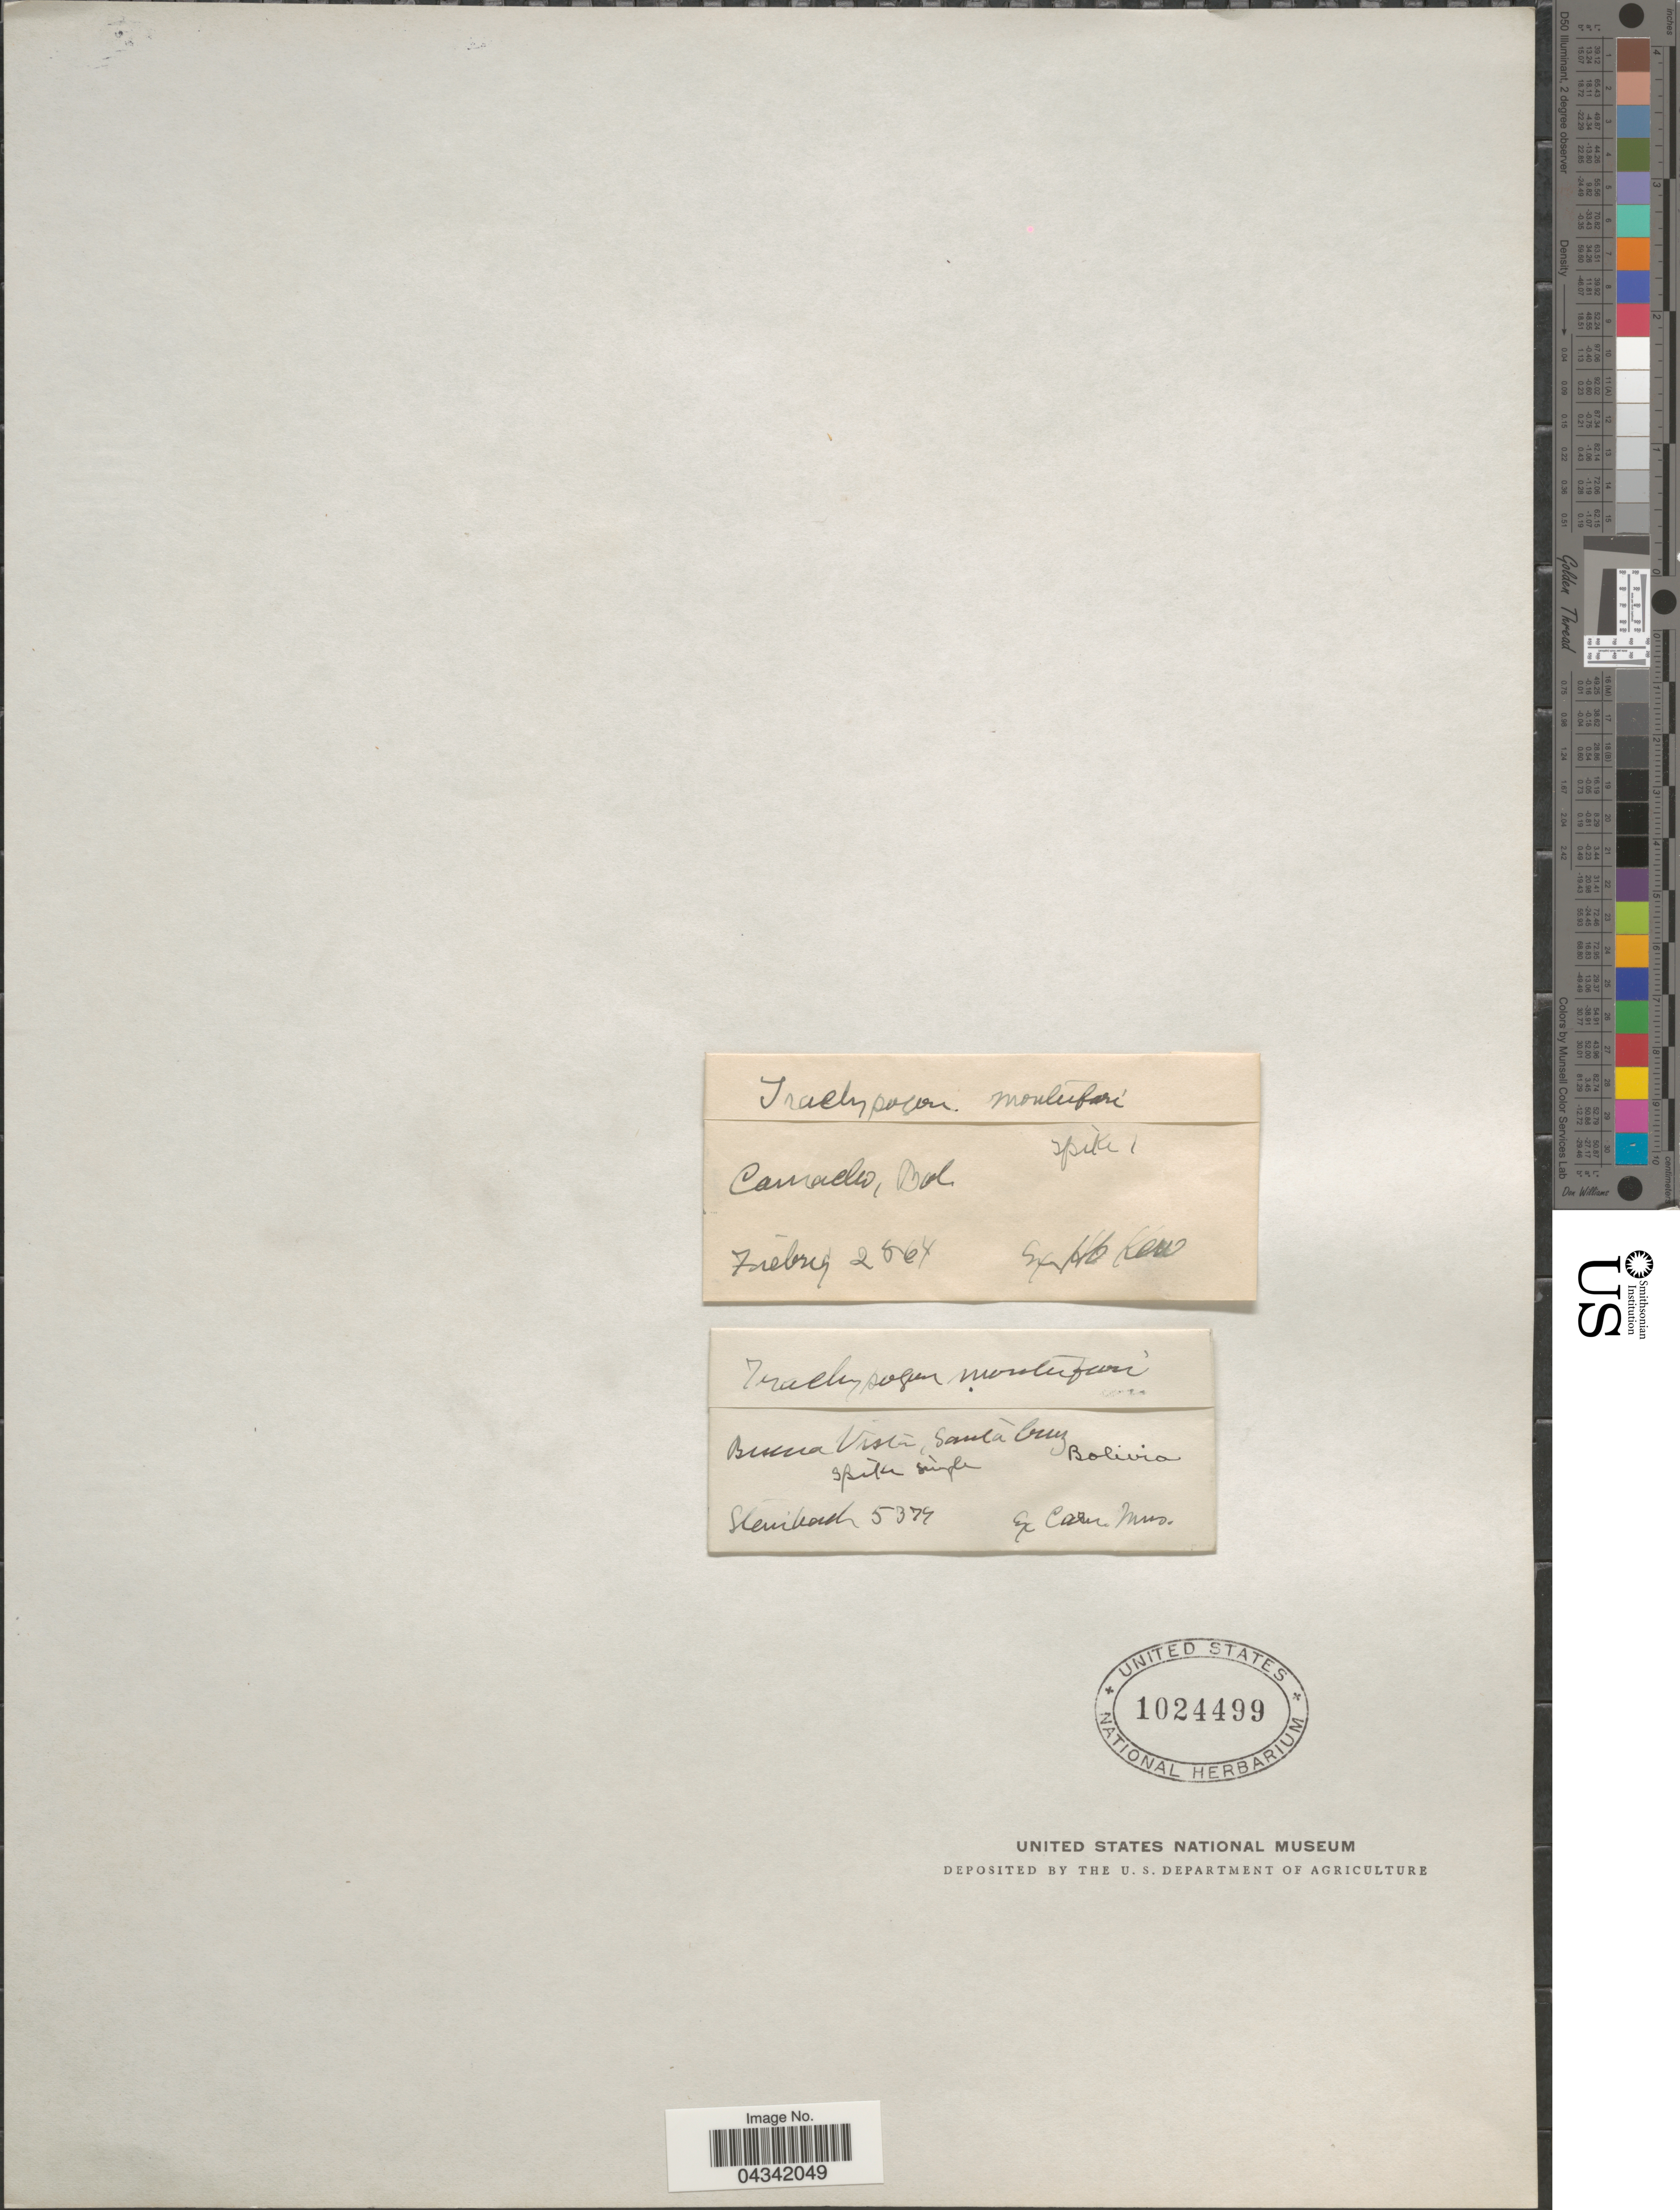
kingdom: Plantae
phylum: Tracheophyta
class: Liliopsida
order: Poales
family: Poaceae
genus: Trachypogon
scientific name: Trachypogon spicatus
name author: (L. f.) Kuntze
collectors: Steinbach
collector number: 5374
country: Bolivia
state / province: Santa Cruz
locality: Buena Vista.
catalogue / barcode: US 1024499-2